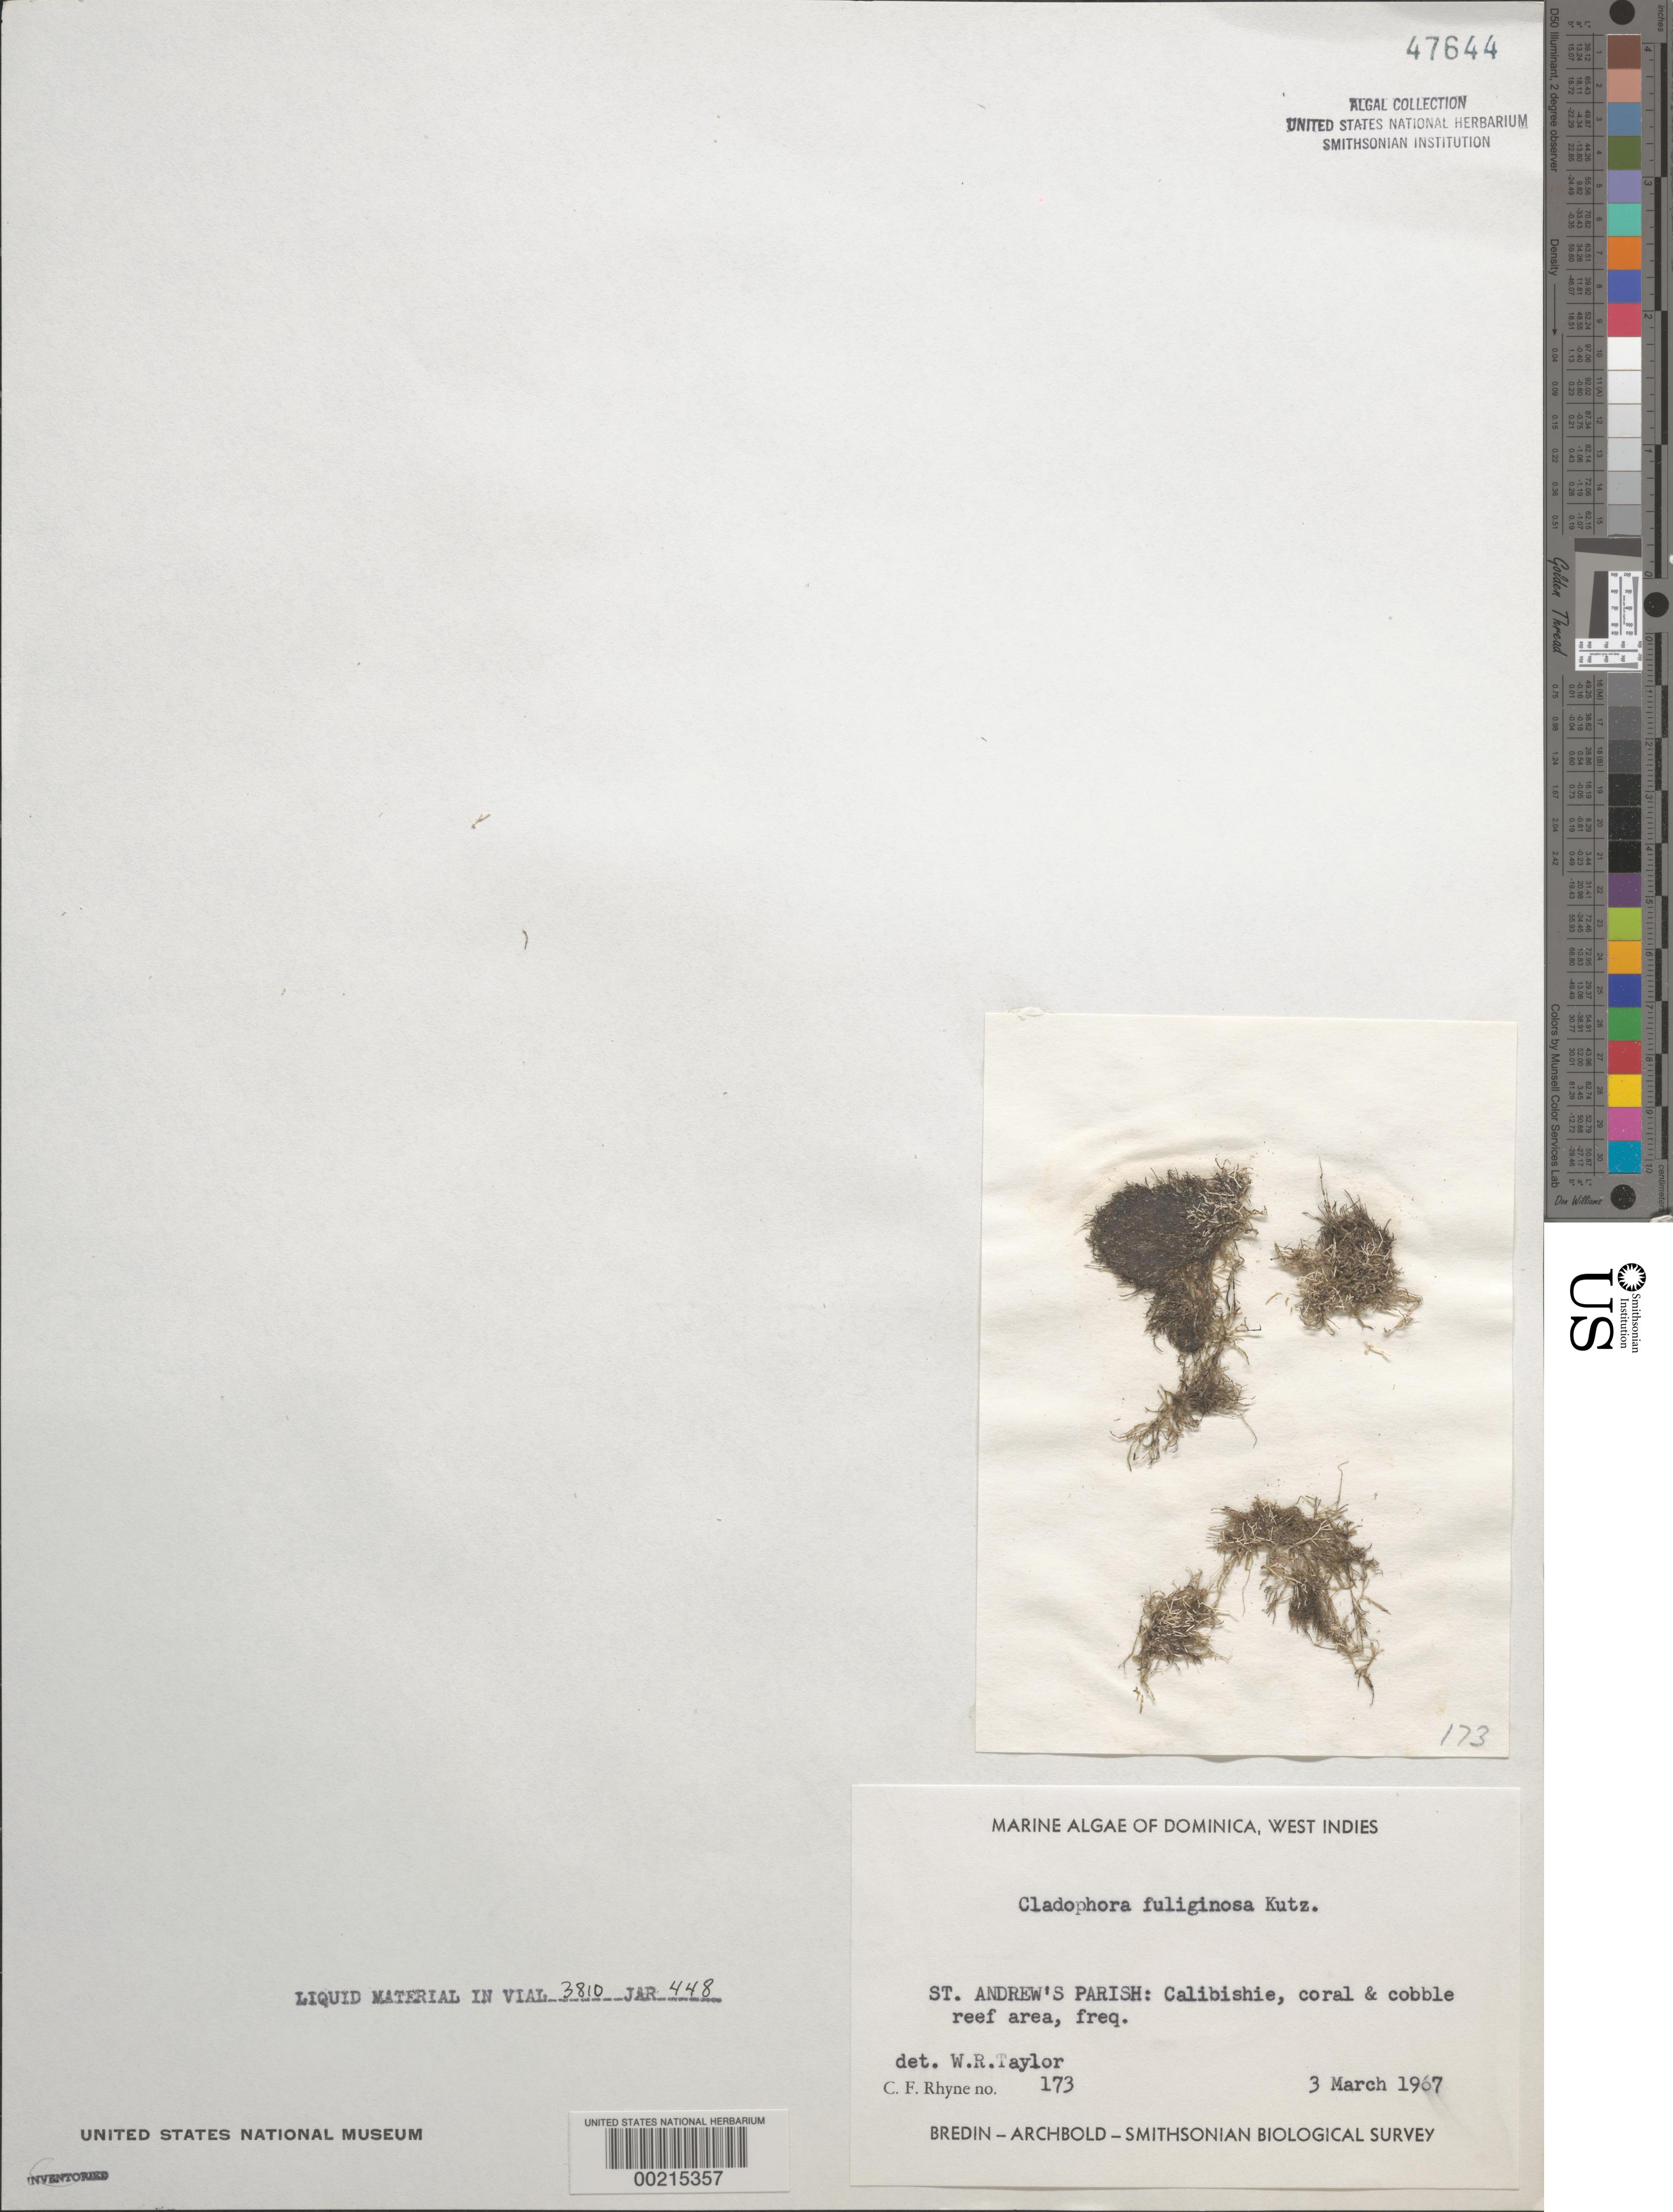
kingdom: Plantae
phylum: Chlorophyta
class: Ulvophyceae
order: Cladophorales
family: Cladophoraceae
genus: Cladophora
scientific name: Cladophora fuliginosa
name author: Kütz.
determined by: Taylor, William R.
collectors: C. Rhyne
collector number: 173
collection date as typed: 03 Mar 1967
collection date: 1967-03-03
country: Dominica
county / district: St. Andrew's Parish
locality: Calibishie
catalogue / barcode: US 47644